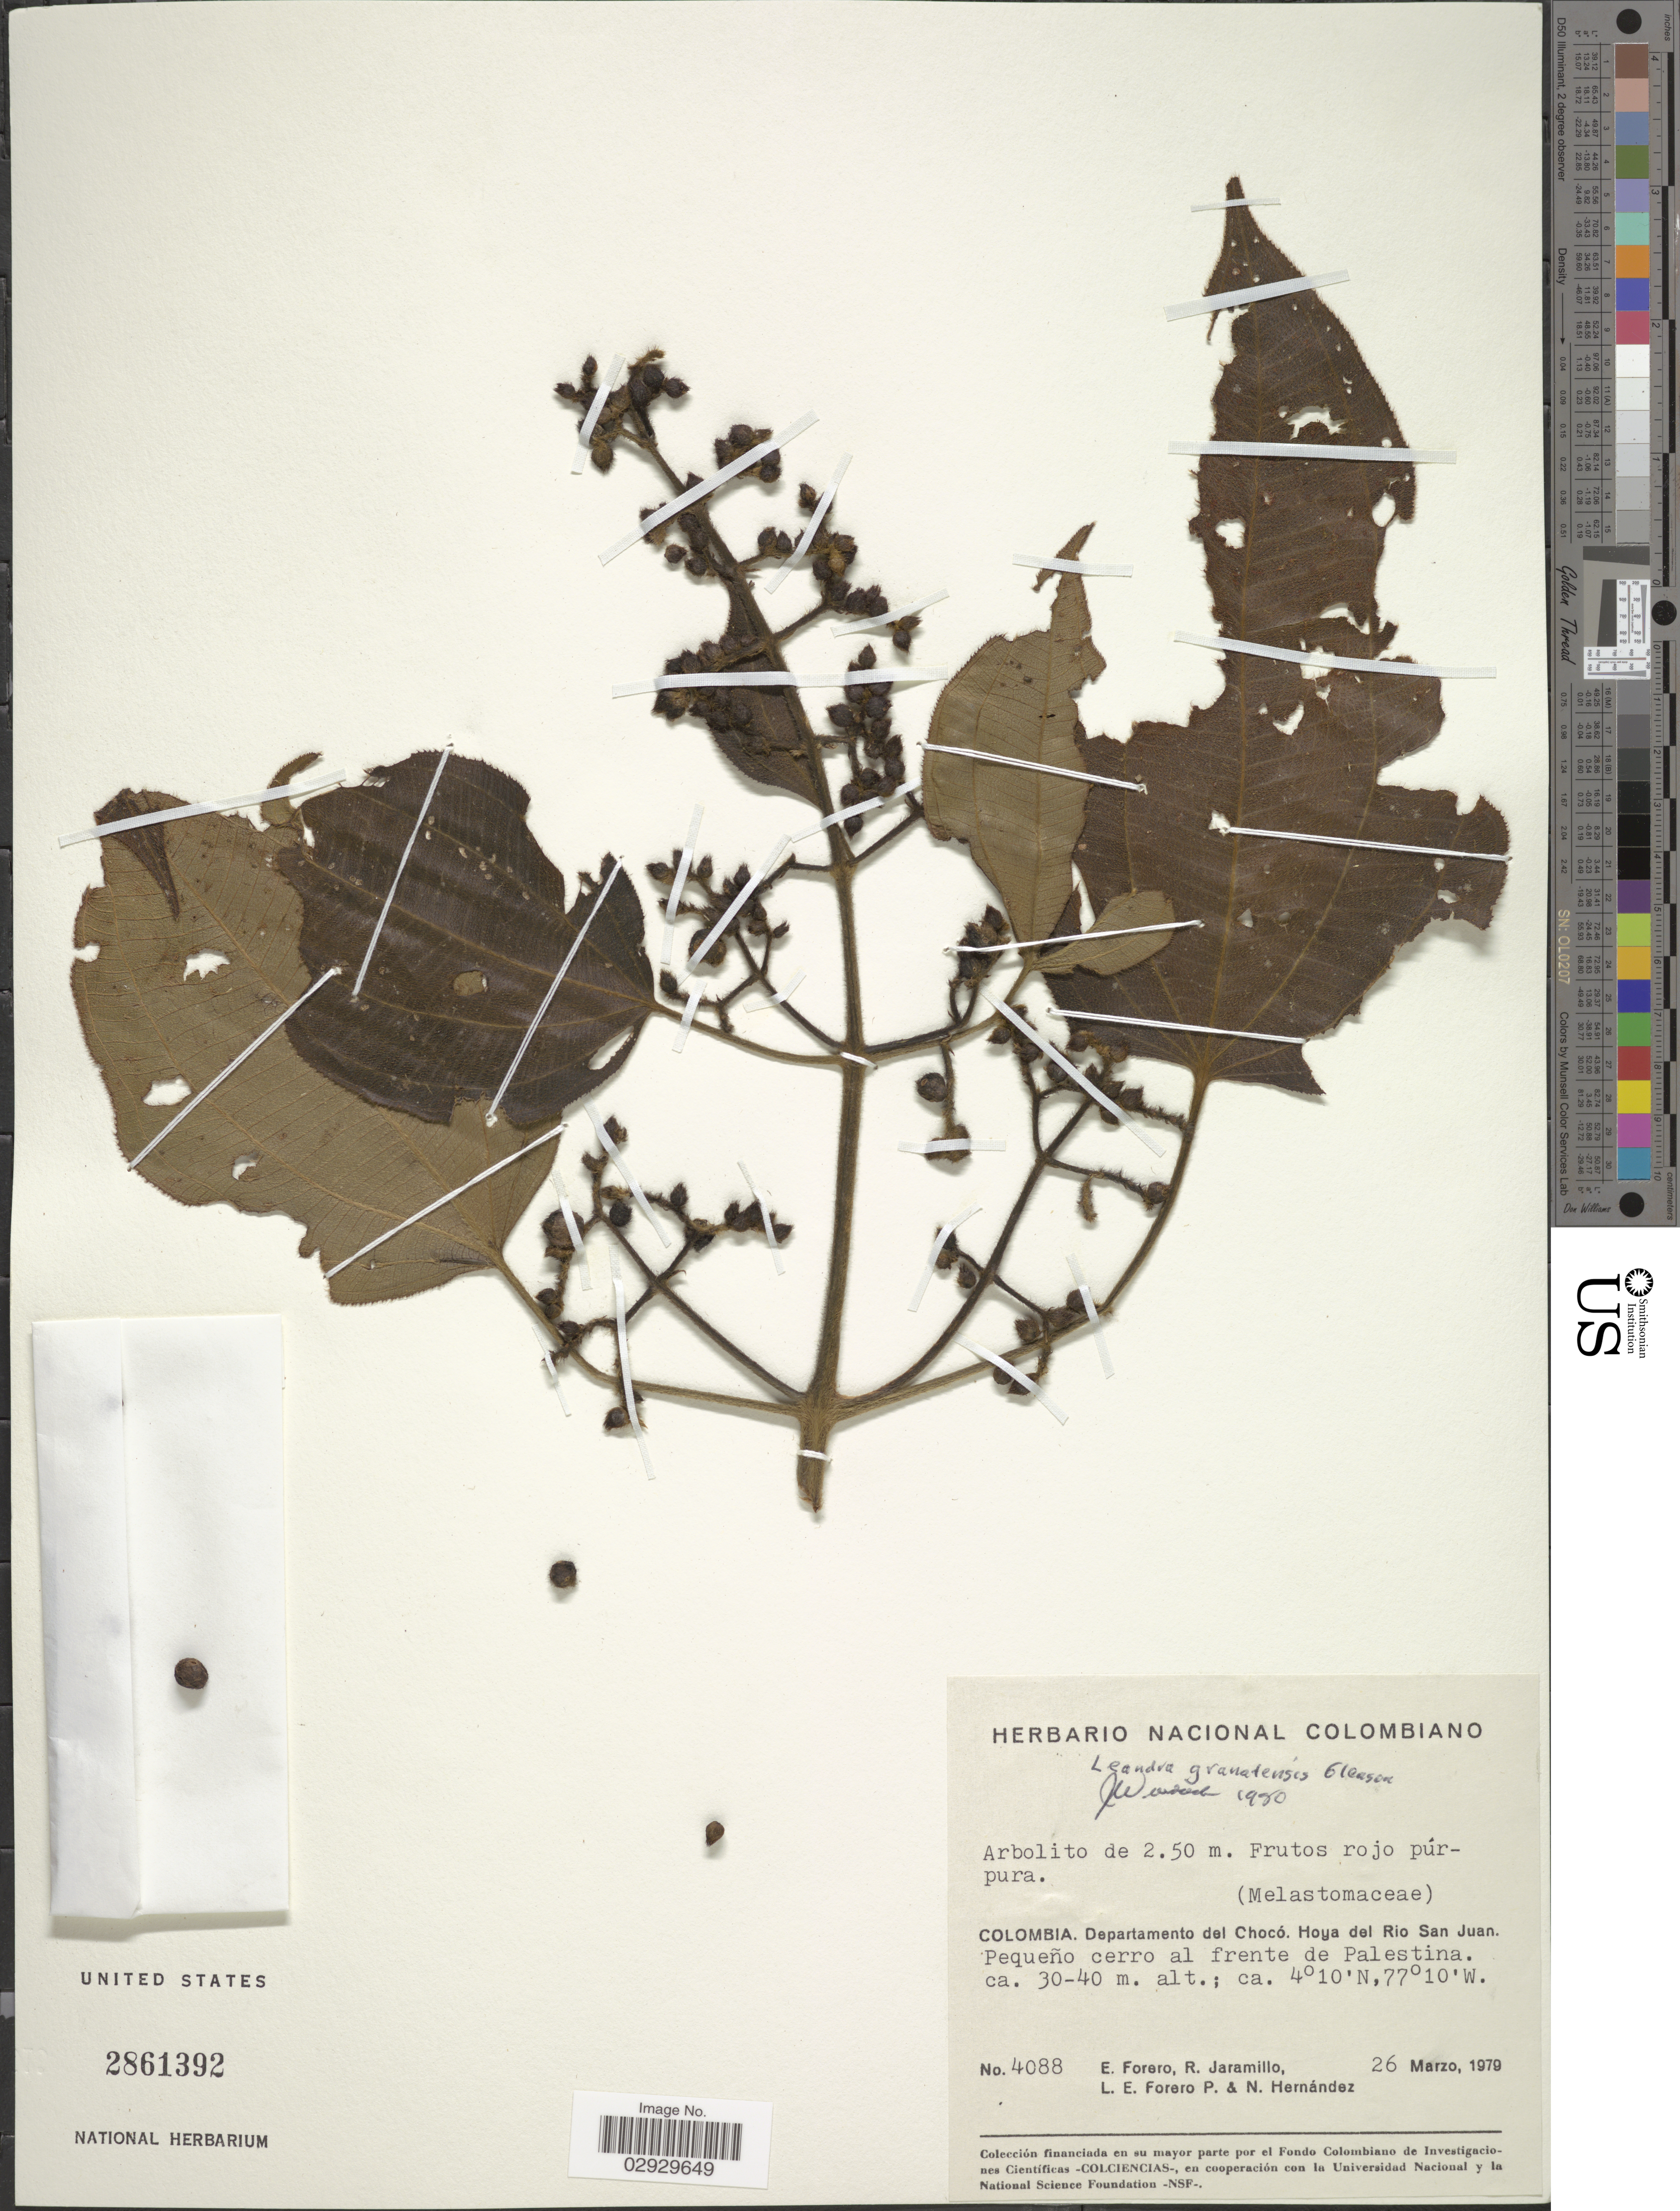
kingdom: Plantae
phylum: Tracheophyta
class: Magnoliopsida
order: Myrtales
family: Melastomataceae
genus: Leandra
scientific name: Leandra granatensis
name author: Gleason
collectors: E. Forero, R. Jaramillo, L. Forero & N. Hernandez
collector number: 4088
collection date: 1979-03-26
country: Colombia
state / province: Chocó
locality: Departamento del Chocó. Hoya del Rio San Juan. Pequeño cerro al frente de Palestina.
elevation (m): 30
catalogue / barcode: US 2861392